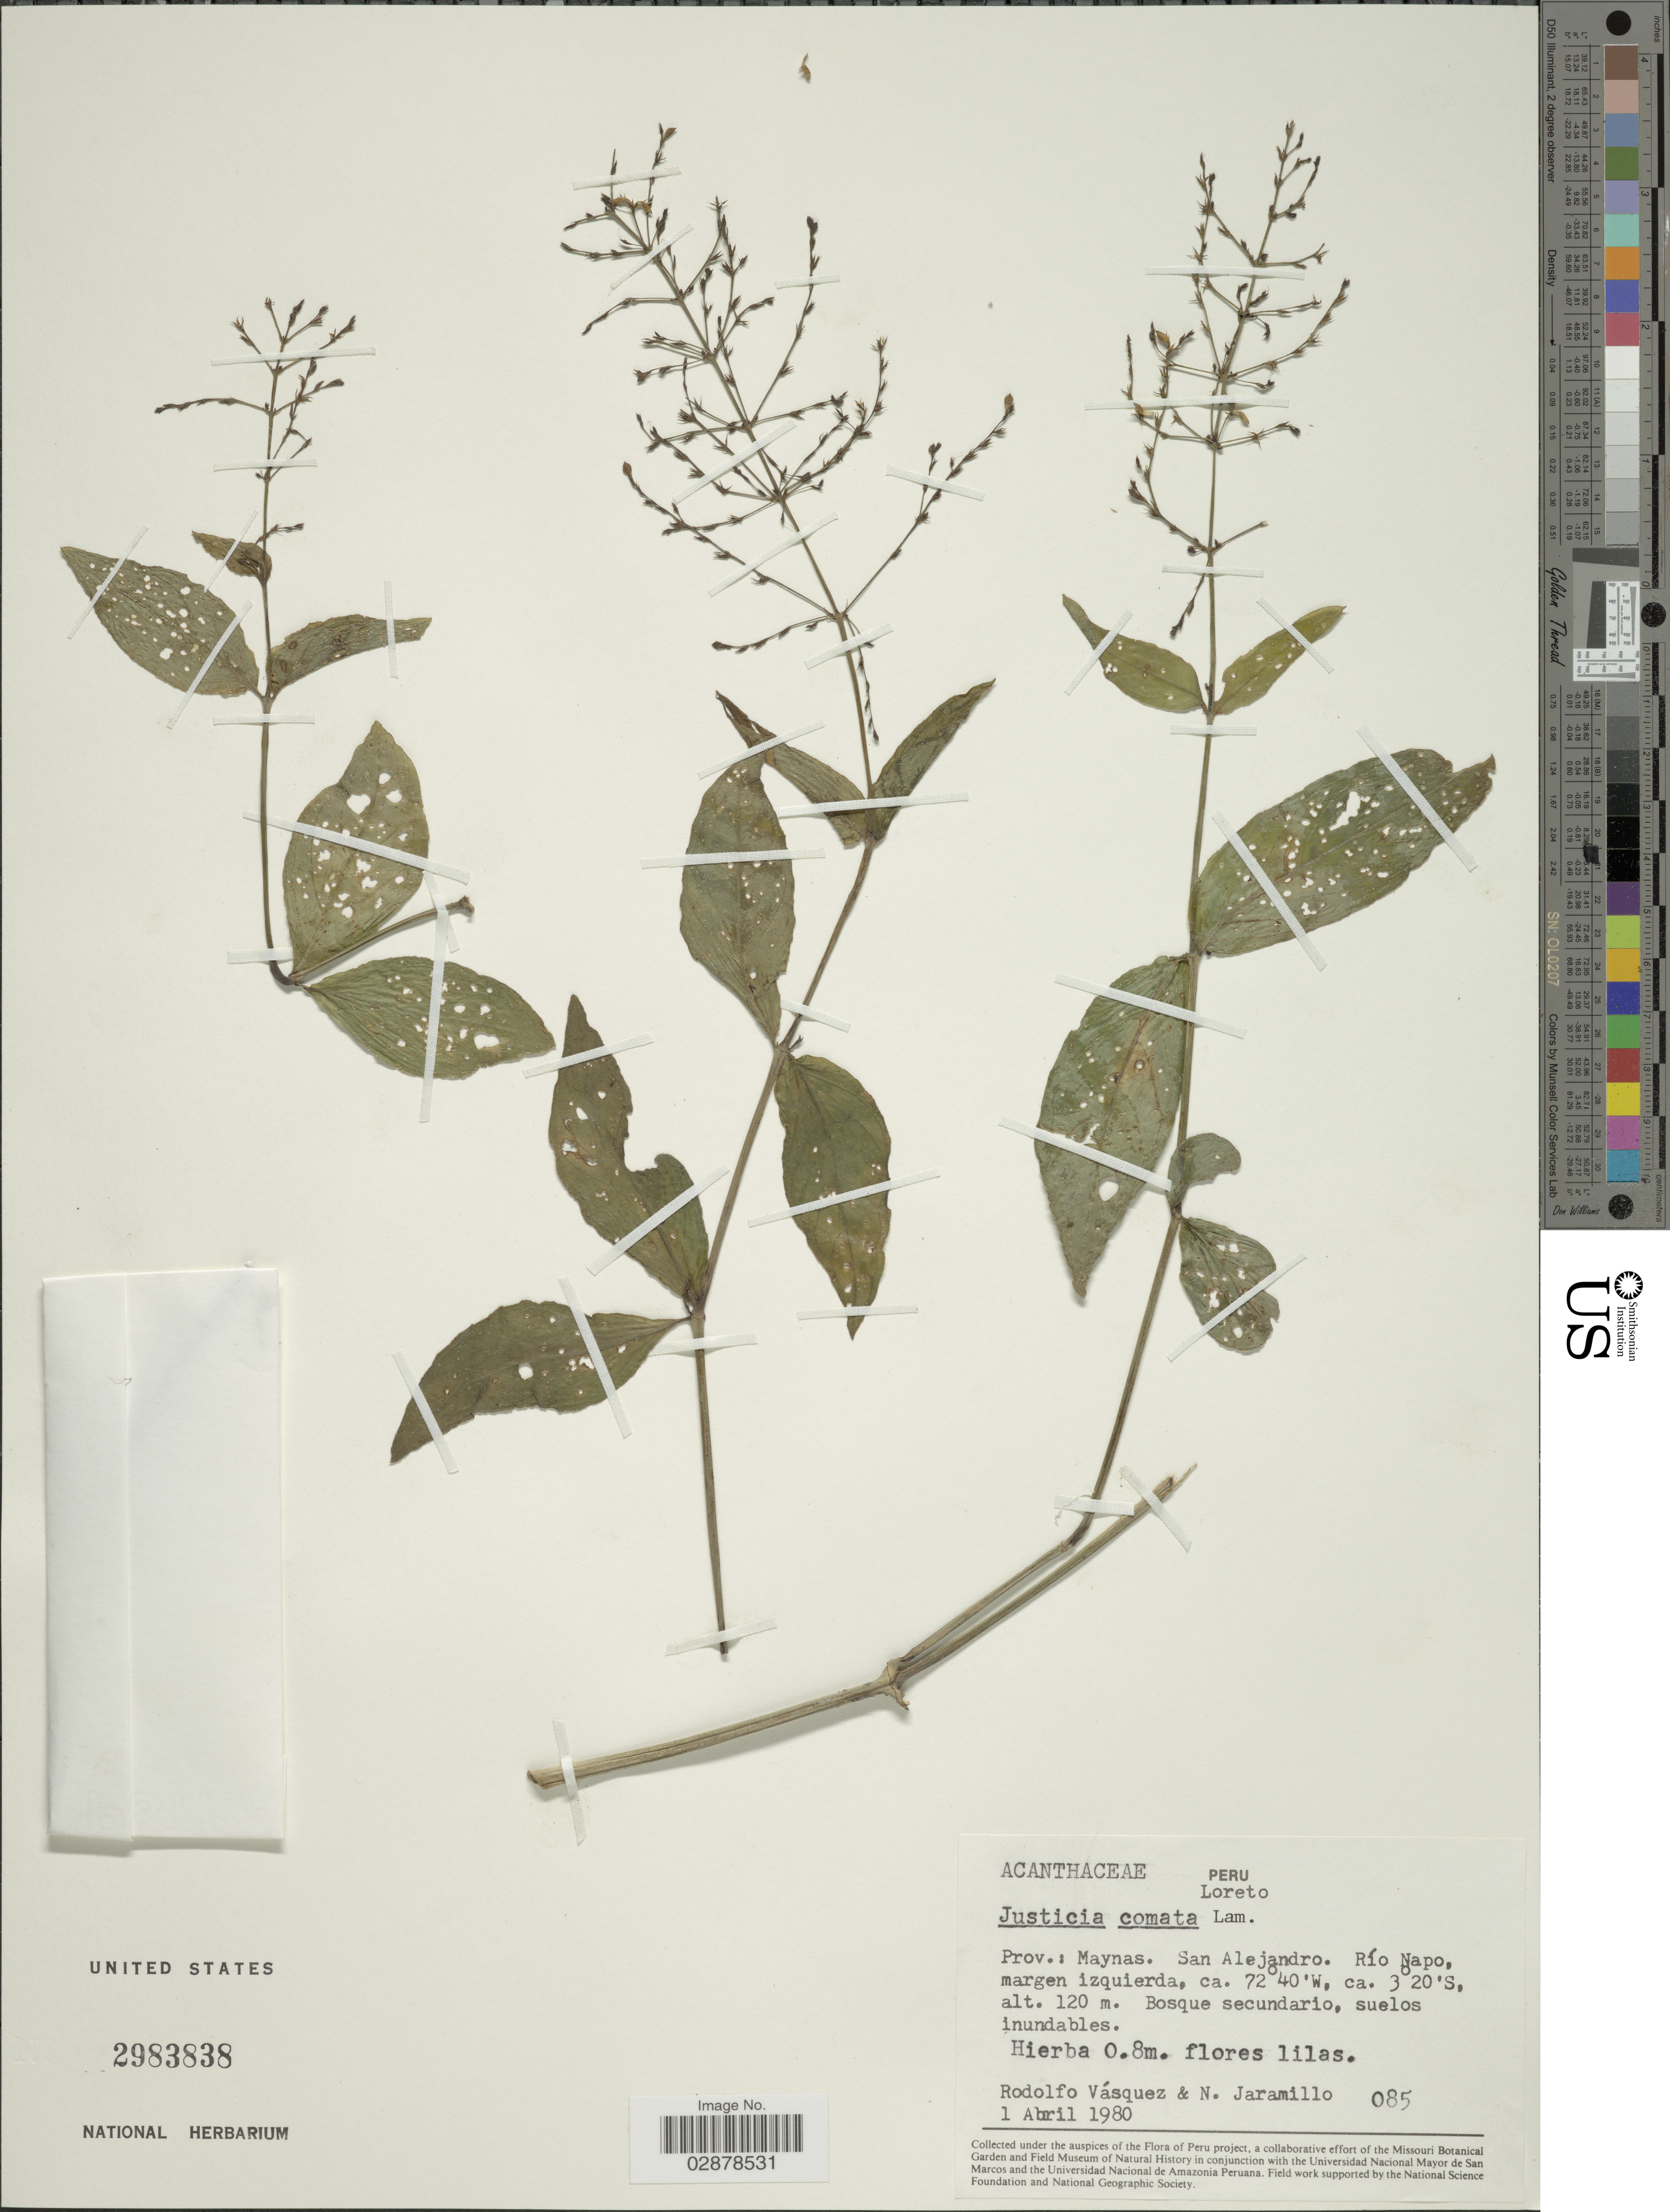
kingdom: Plantae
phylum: Tracheophyta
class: Magnoliopsida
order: Lamiales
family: Acanthaceae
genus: Justicia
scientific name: Justicia comata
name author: (L.) Lam.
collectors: R. Vásquez & N. Jaramillo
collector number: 085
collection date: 1980-04-01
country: Peru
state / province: Loreto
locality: Prov.: Maynas. San Alejandro. Río Napo, margen izquierda.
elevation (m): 120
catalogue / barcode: US 2983838